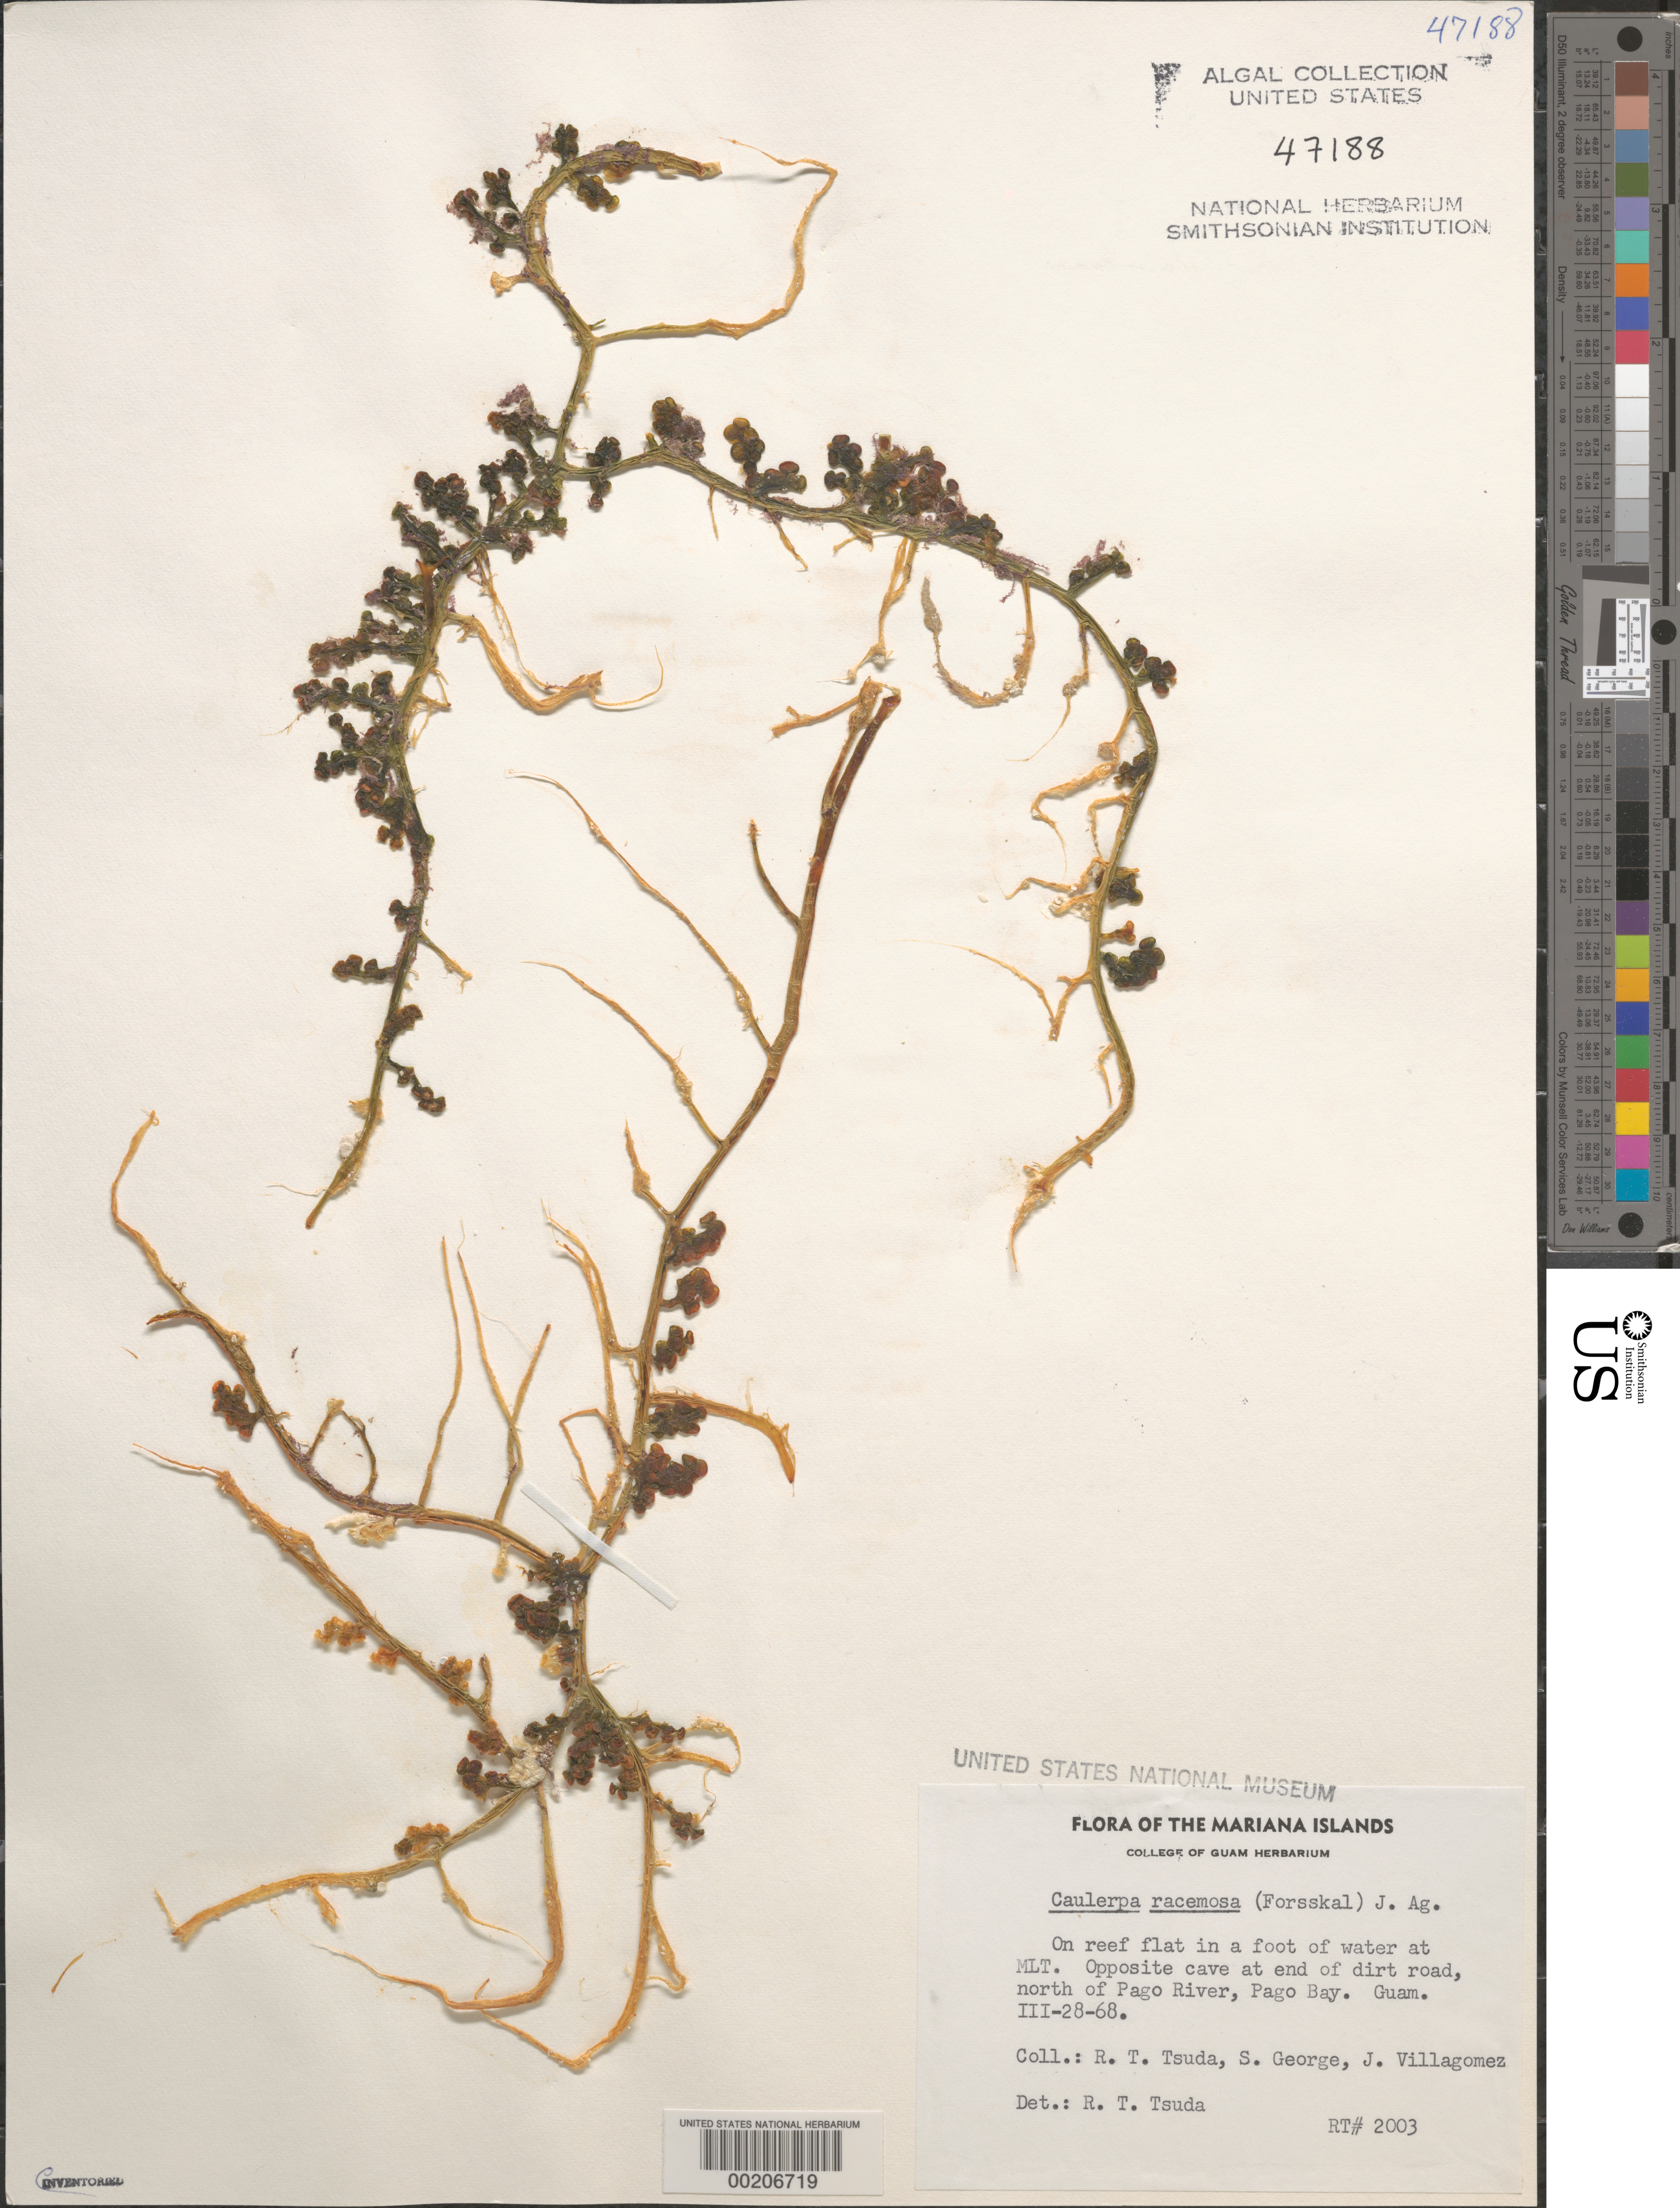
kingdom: Plantae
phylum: Chlorophyta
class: Ulvophyceae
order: Bryopsidales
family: Caulerpaceae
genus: Caulerpa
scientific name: Caulerpa racemosa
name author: (Forssk.) J. Agardh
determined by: Tsuda, R. T.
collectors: R. Tsuda, S. George & J. Villagomez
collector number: Rt 2003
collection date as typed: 28 Mar 1968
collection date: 1968-03-28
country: Guam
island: Guam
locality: Pago Bay north of Pago River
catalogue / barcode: US 47188